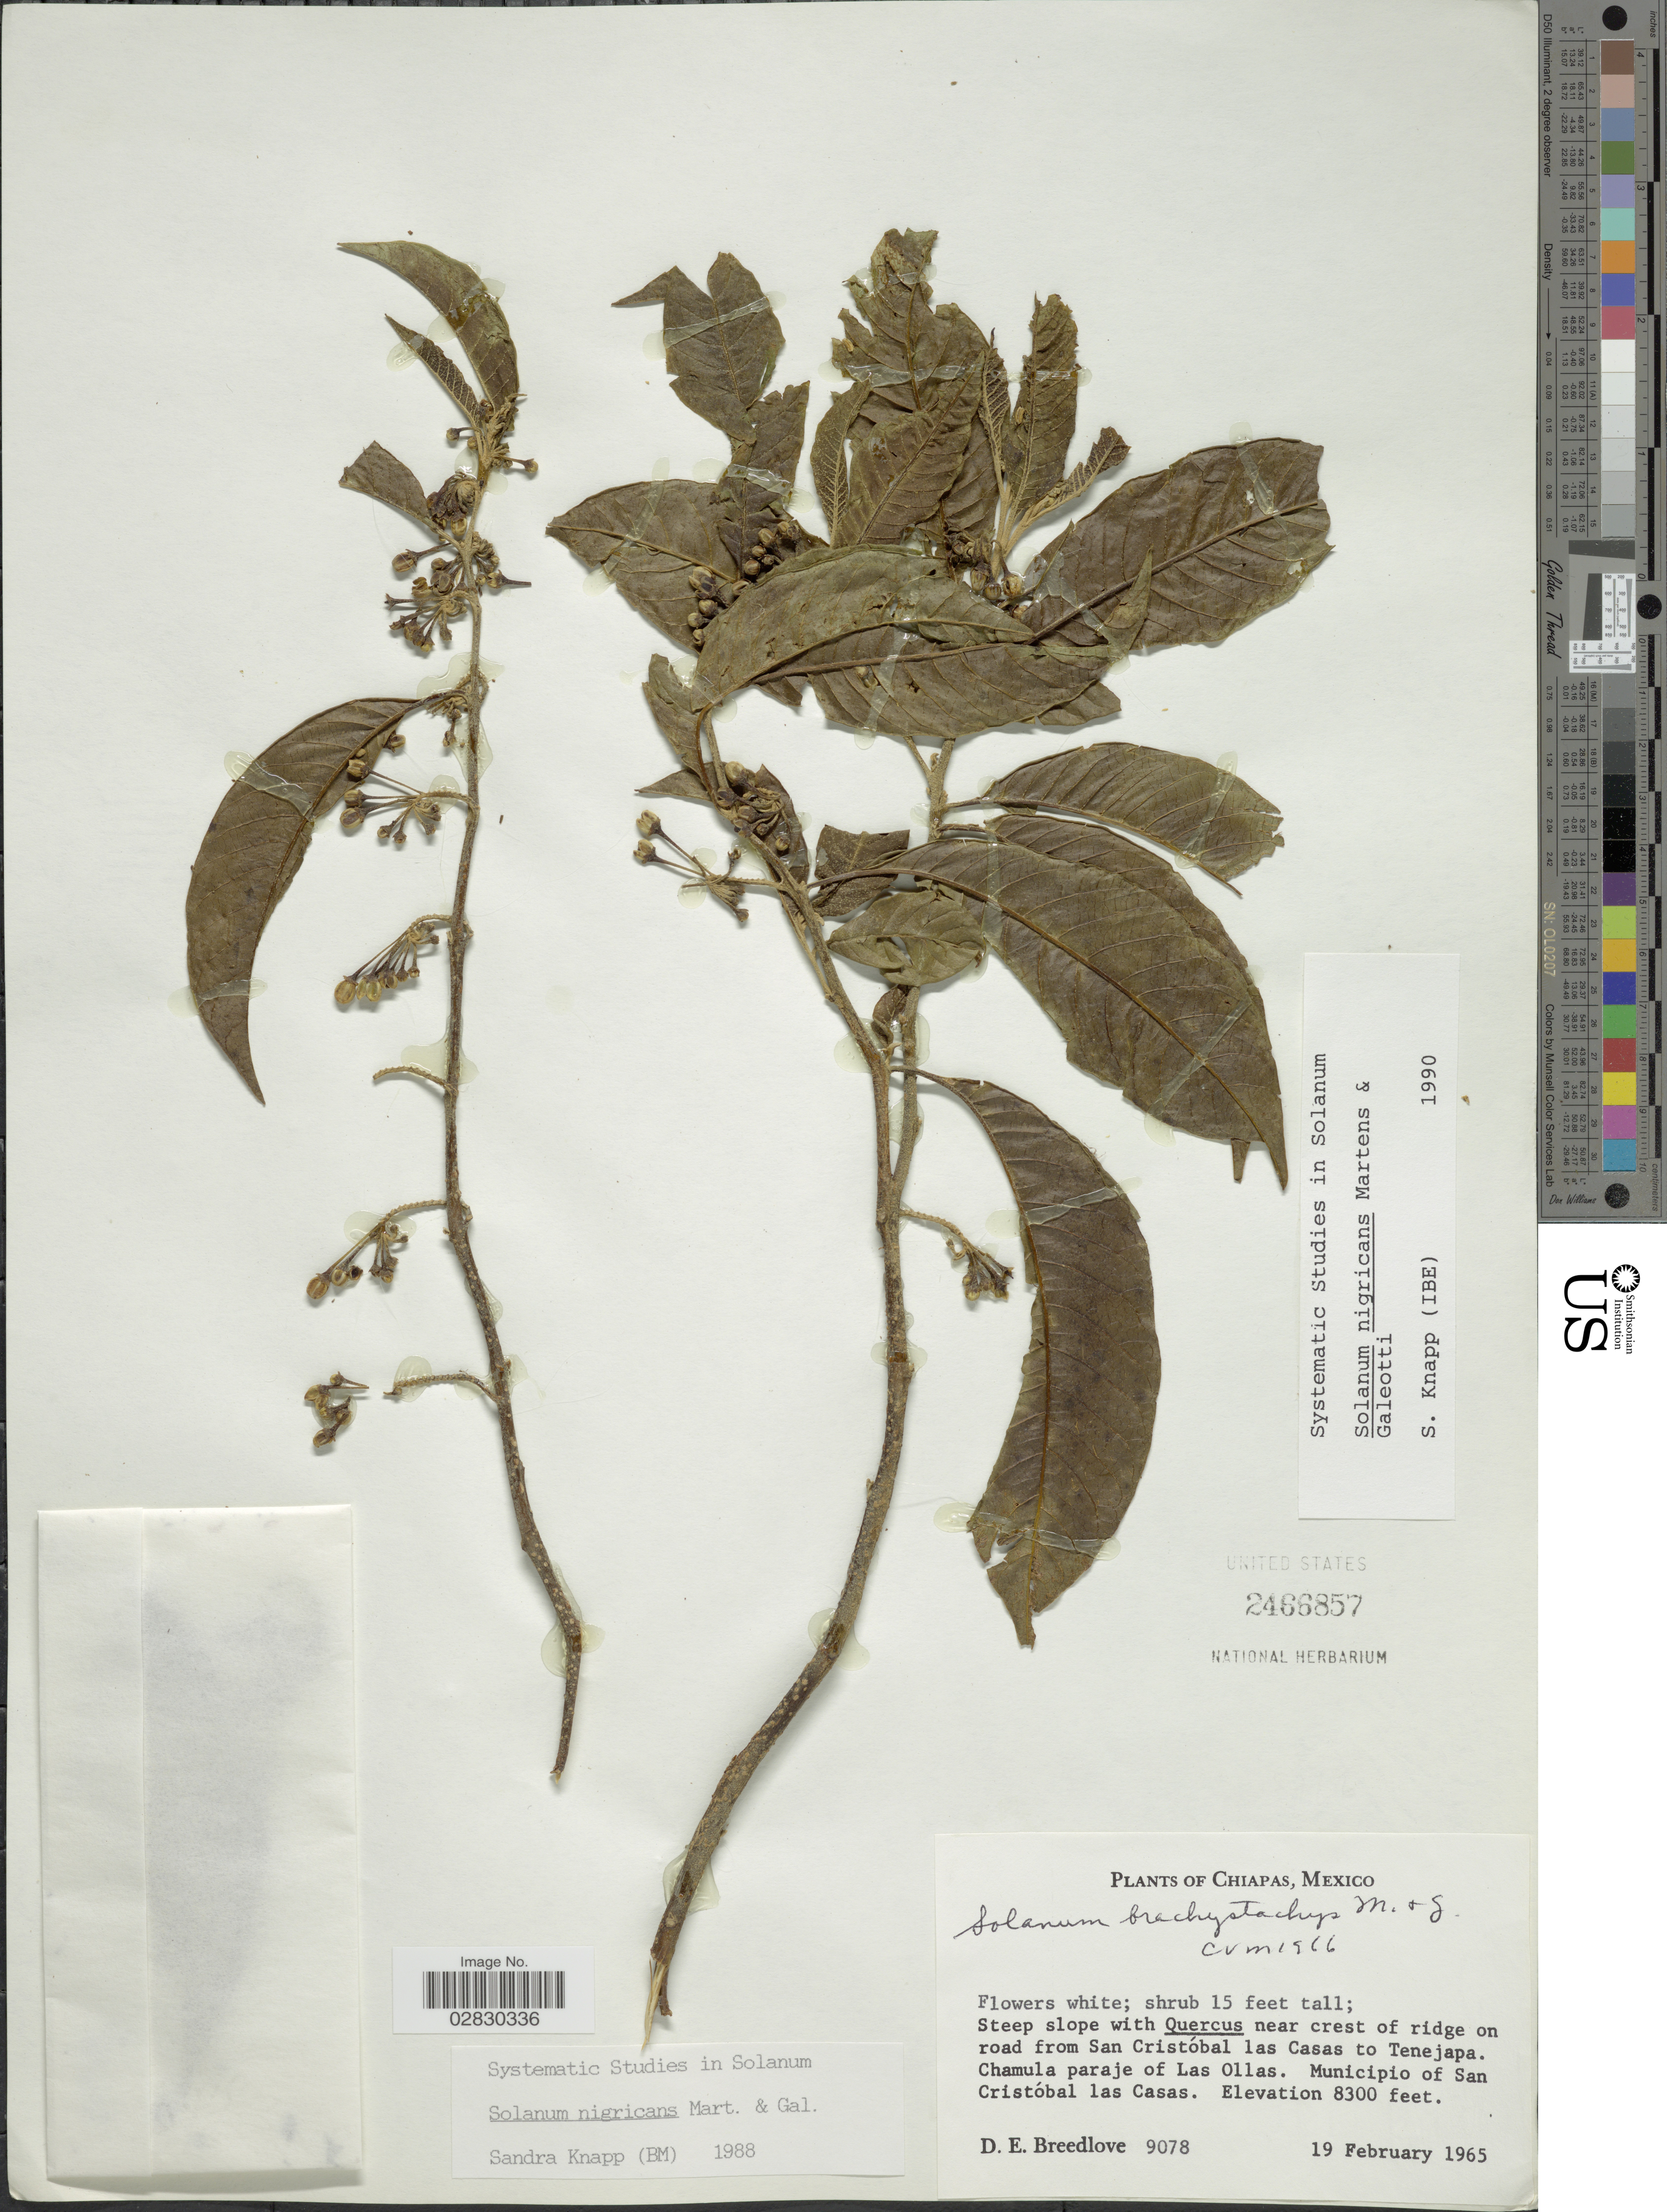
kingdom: Plantae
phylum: Tracheophyta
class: Magnoliopsida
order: Solanales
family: Solanaceae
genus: Solanum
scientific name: Solanum nigricans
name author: M. Martens & Galeotti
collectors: D. E. Breedlove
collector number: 9078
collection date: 1965-02-19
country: Mexico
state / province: Chiapas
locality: Steep slope with Quercus near crest of ridge on road from San Cristóbal las Casas to Tenejapa. Chamula paraje of Las Ollas. Municipio of San Cristóbal las Casas.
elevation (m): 2530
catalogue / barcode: US 2466857